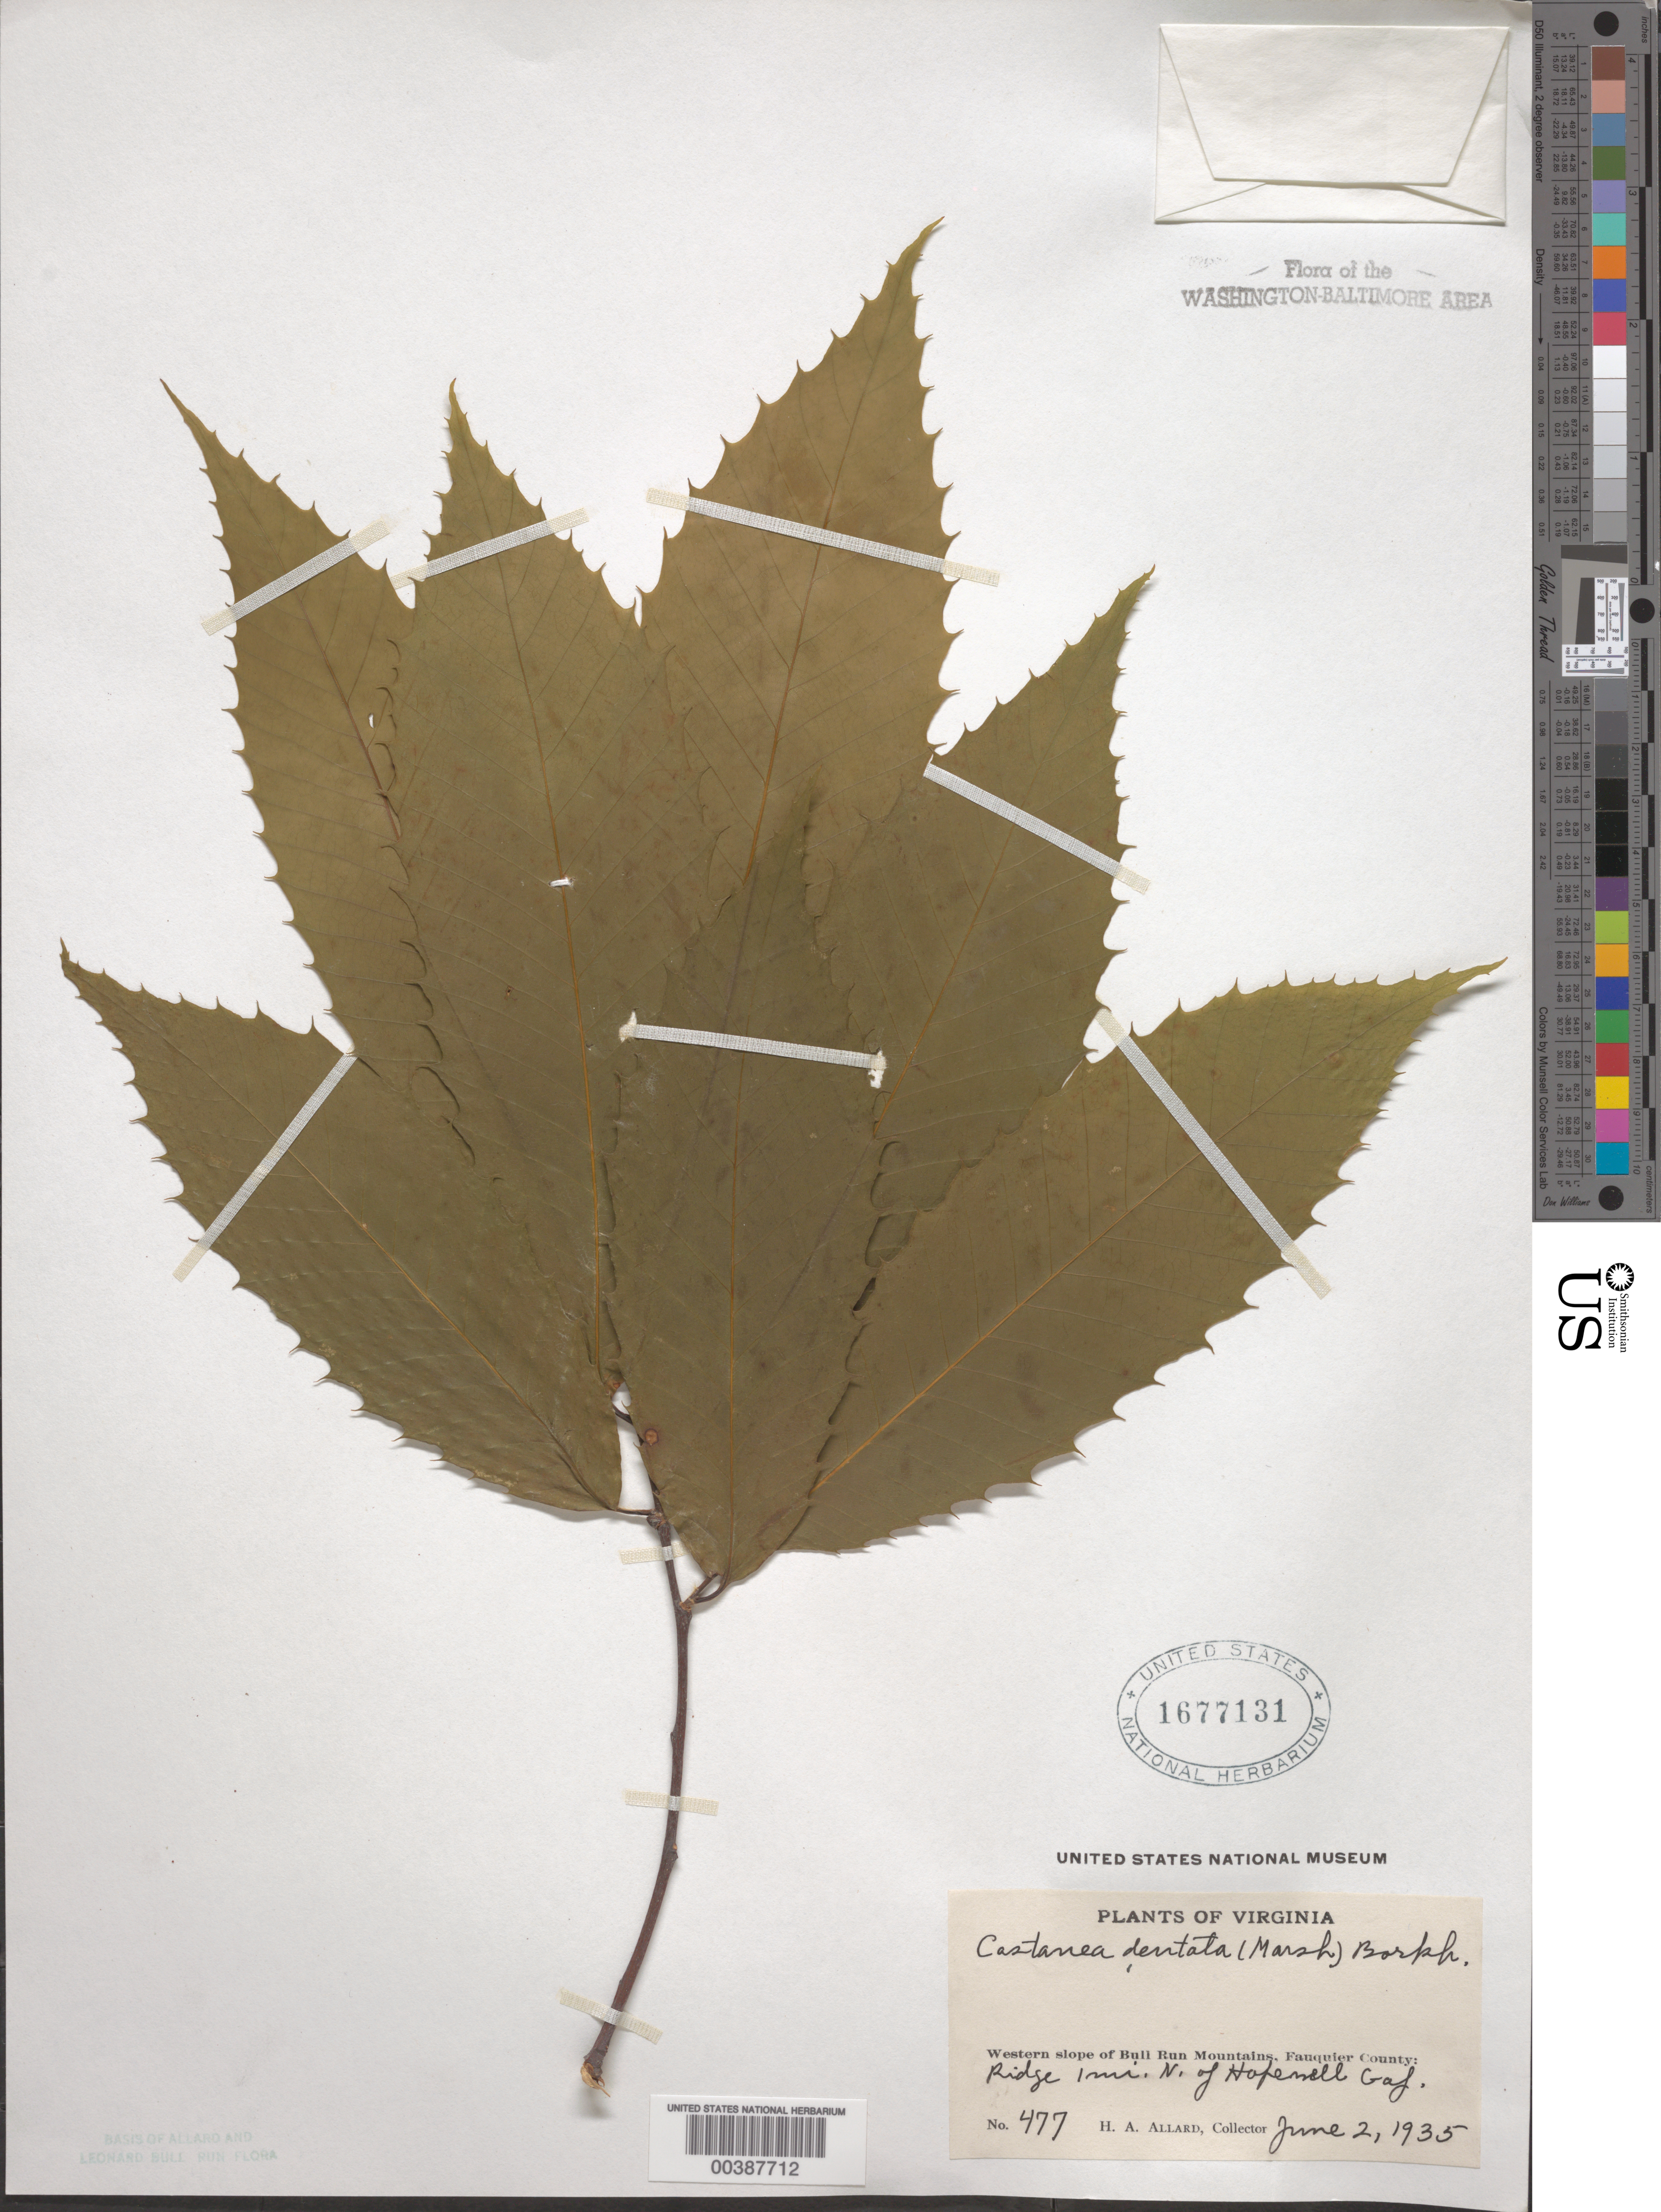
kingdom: Plantae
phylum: Tracheophyta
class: Magnoliopsida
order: Fagales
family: Fagaceae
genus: Castanea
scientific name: Castanea dentata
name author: (Marshall) Borkh.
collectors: H. A. Allard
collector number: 477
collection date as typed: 02 Jun 1935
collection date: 1935-06-02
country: United States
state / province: Virginia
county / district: Fauquier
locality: North of Hopewell Gap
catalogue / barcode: US 1677131